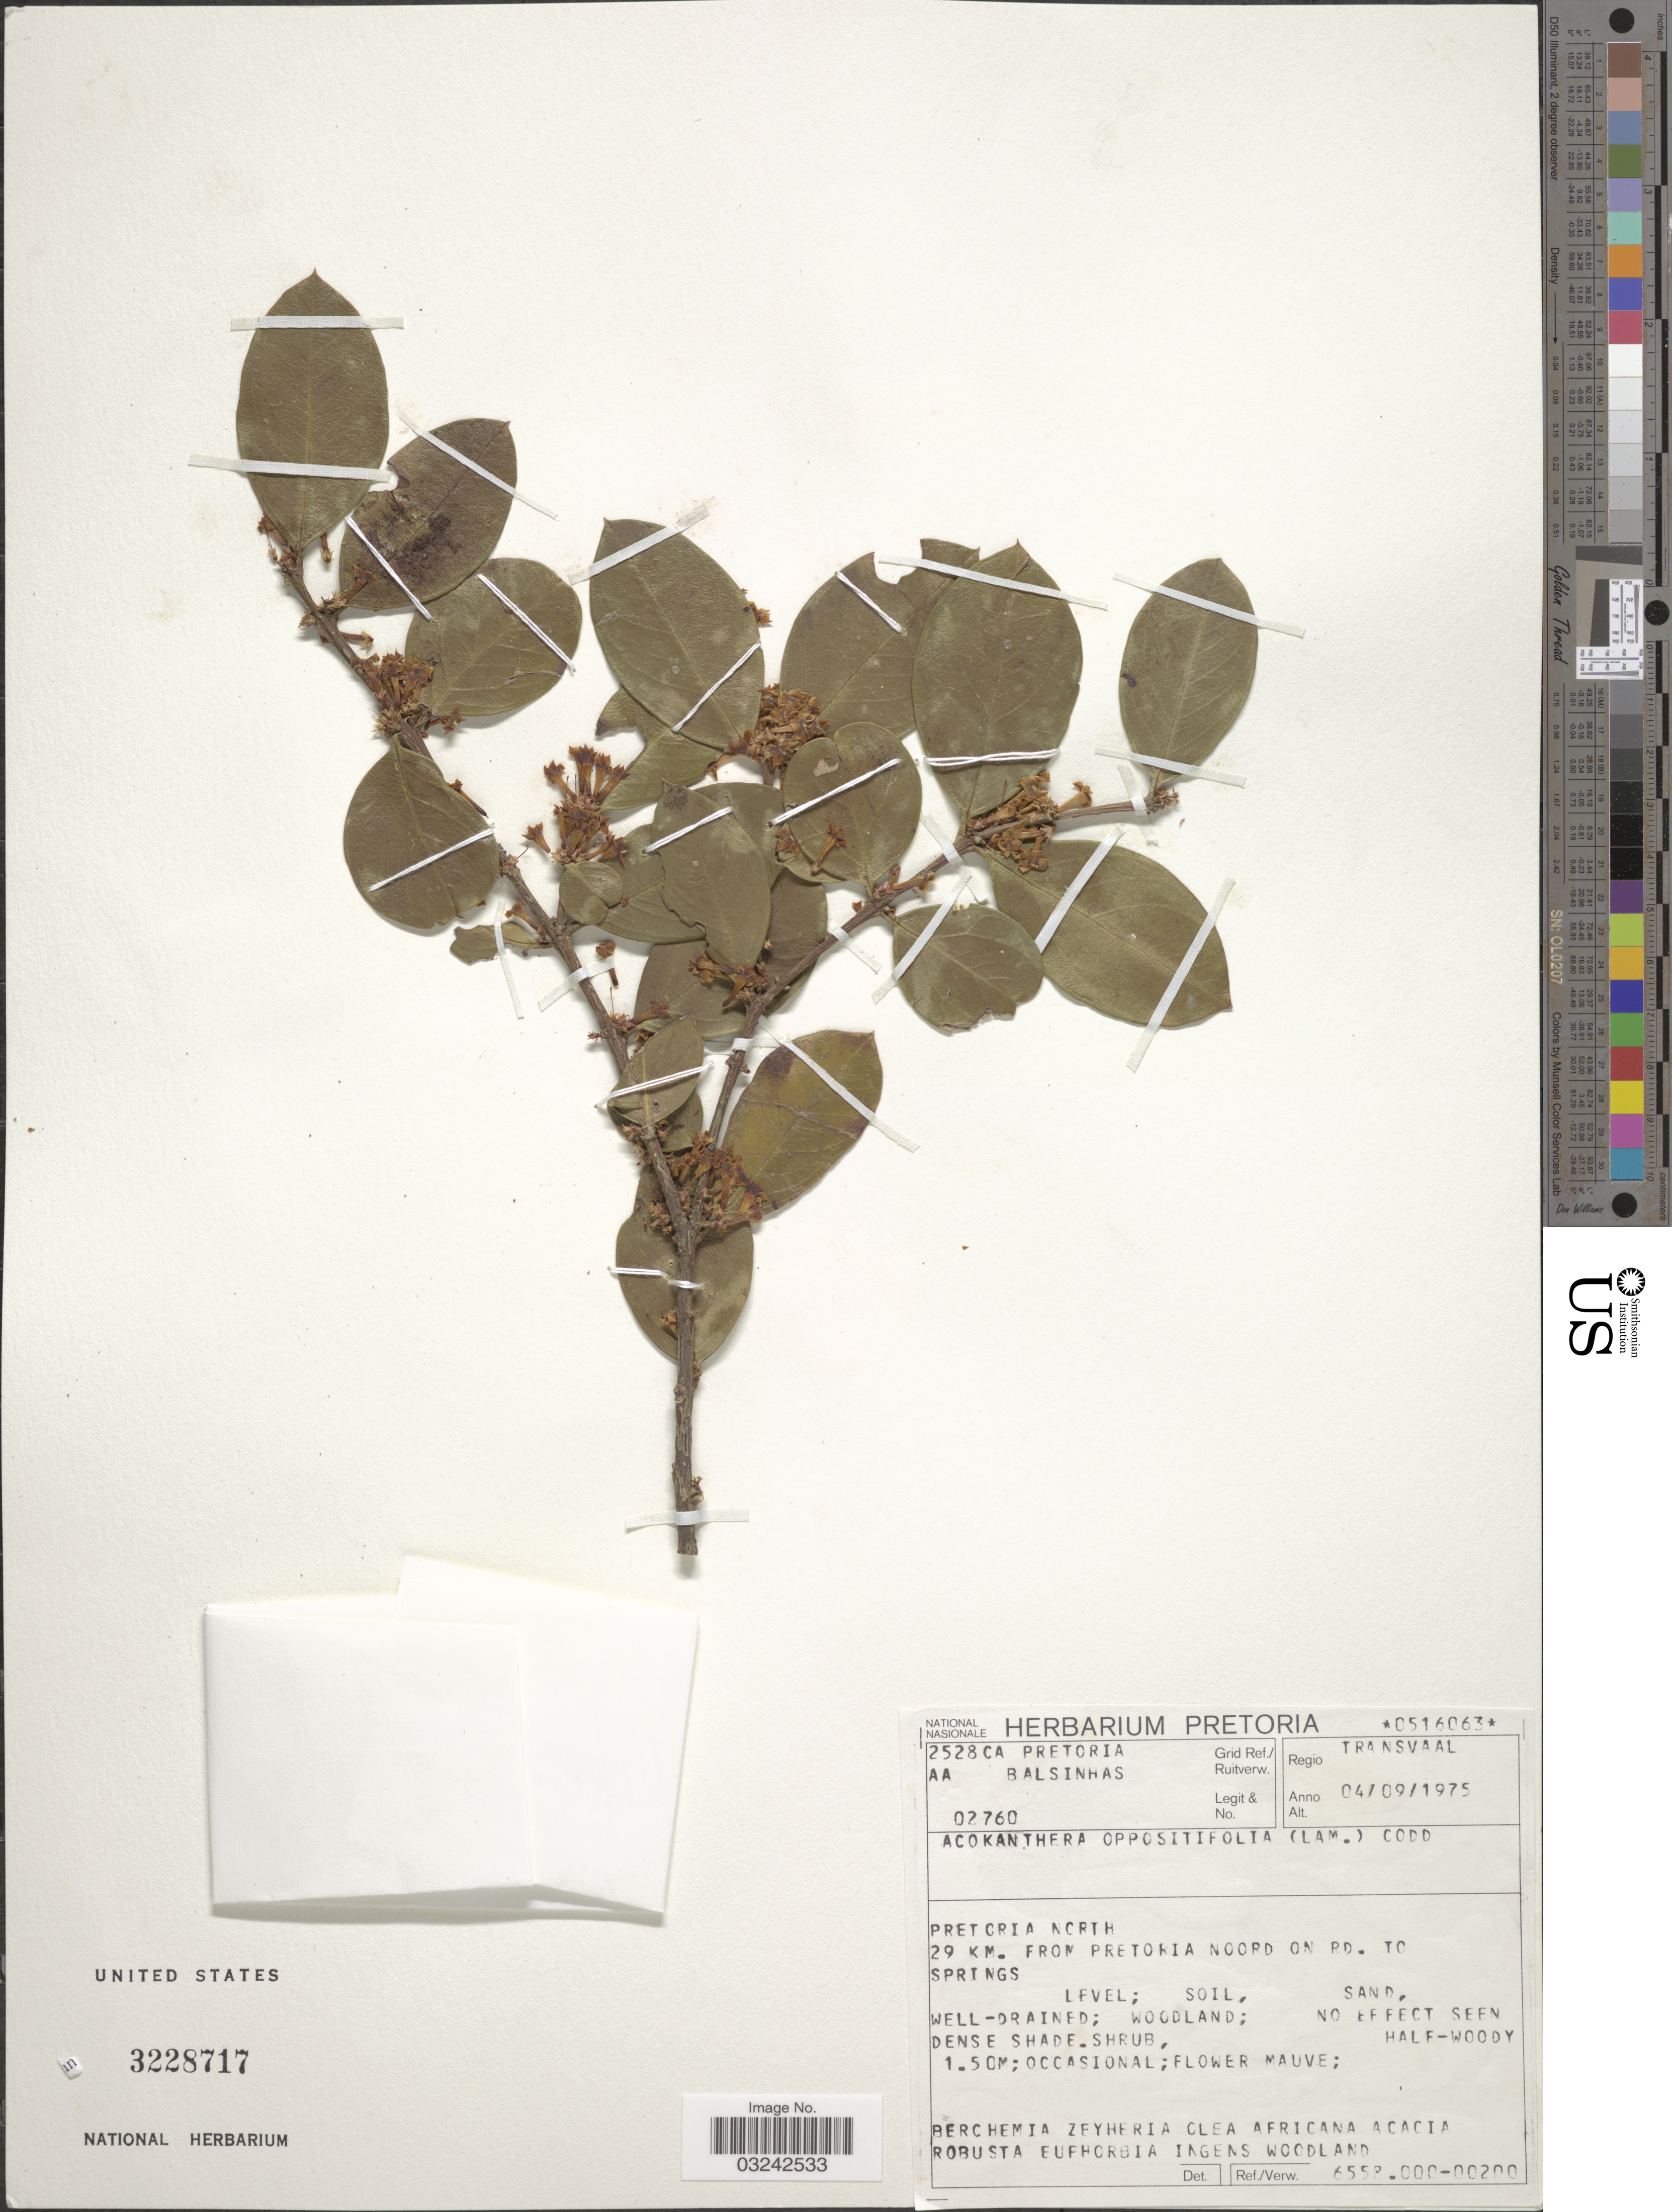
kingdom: Plantae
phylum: Tracheophyta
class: Magnoliopsida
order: Gentianales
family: Apocynaceae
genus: Acokanthera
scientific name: Acokanthera oppositifolia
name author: (Lam.) Codd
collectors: A. A. Balsinhas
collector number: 02760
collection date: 1975-09-04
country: South Africa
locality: Regio Transvaal. Grid Ref. 2528CA Pretoria. Retoria North 29 km. from Pretoria Noord on rd. to Springs.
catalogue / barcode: US 3228717